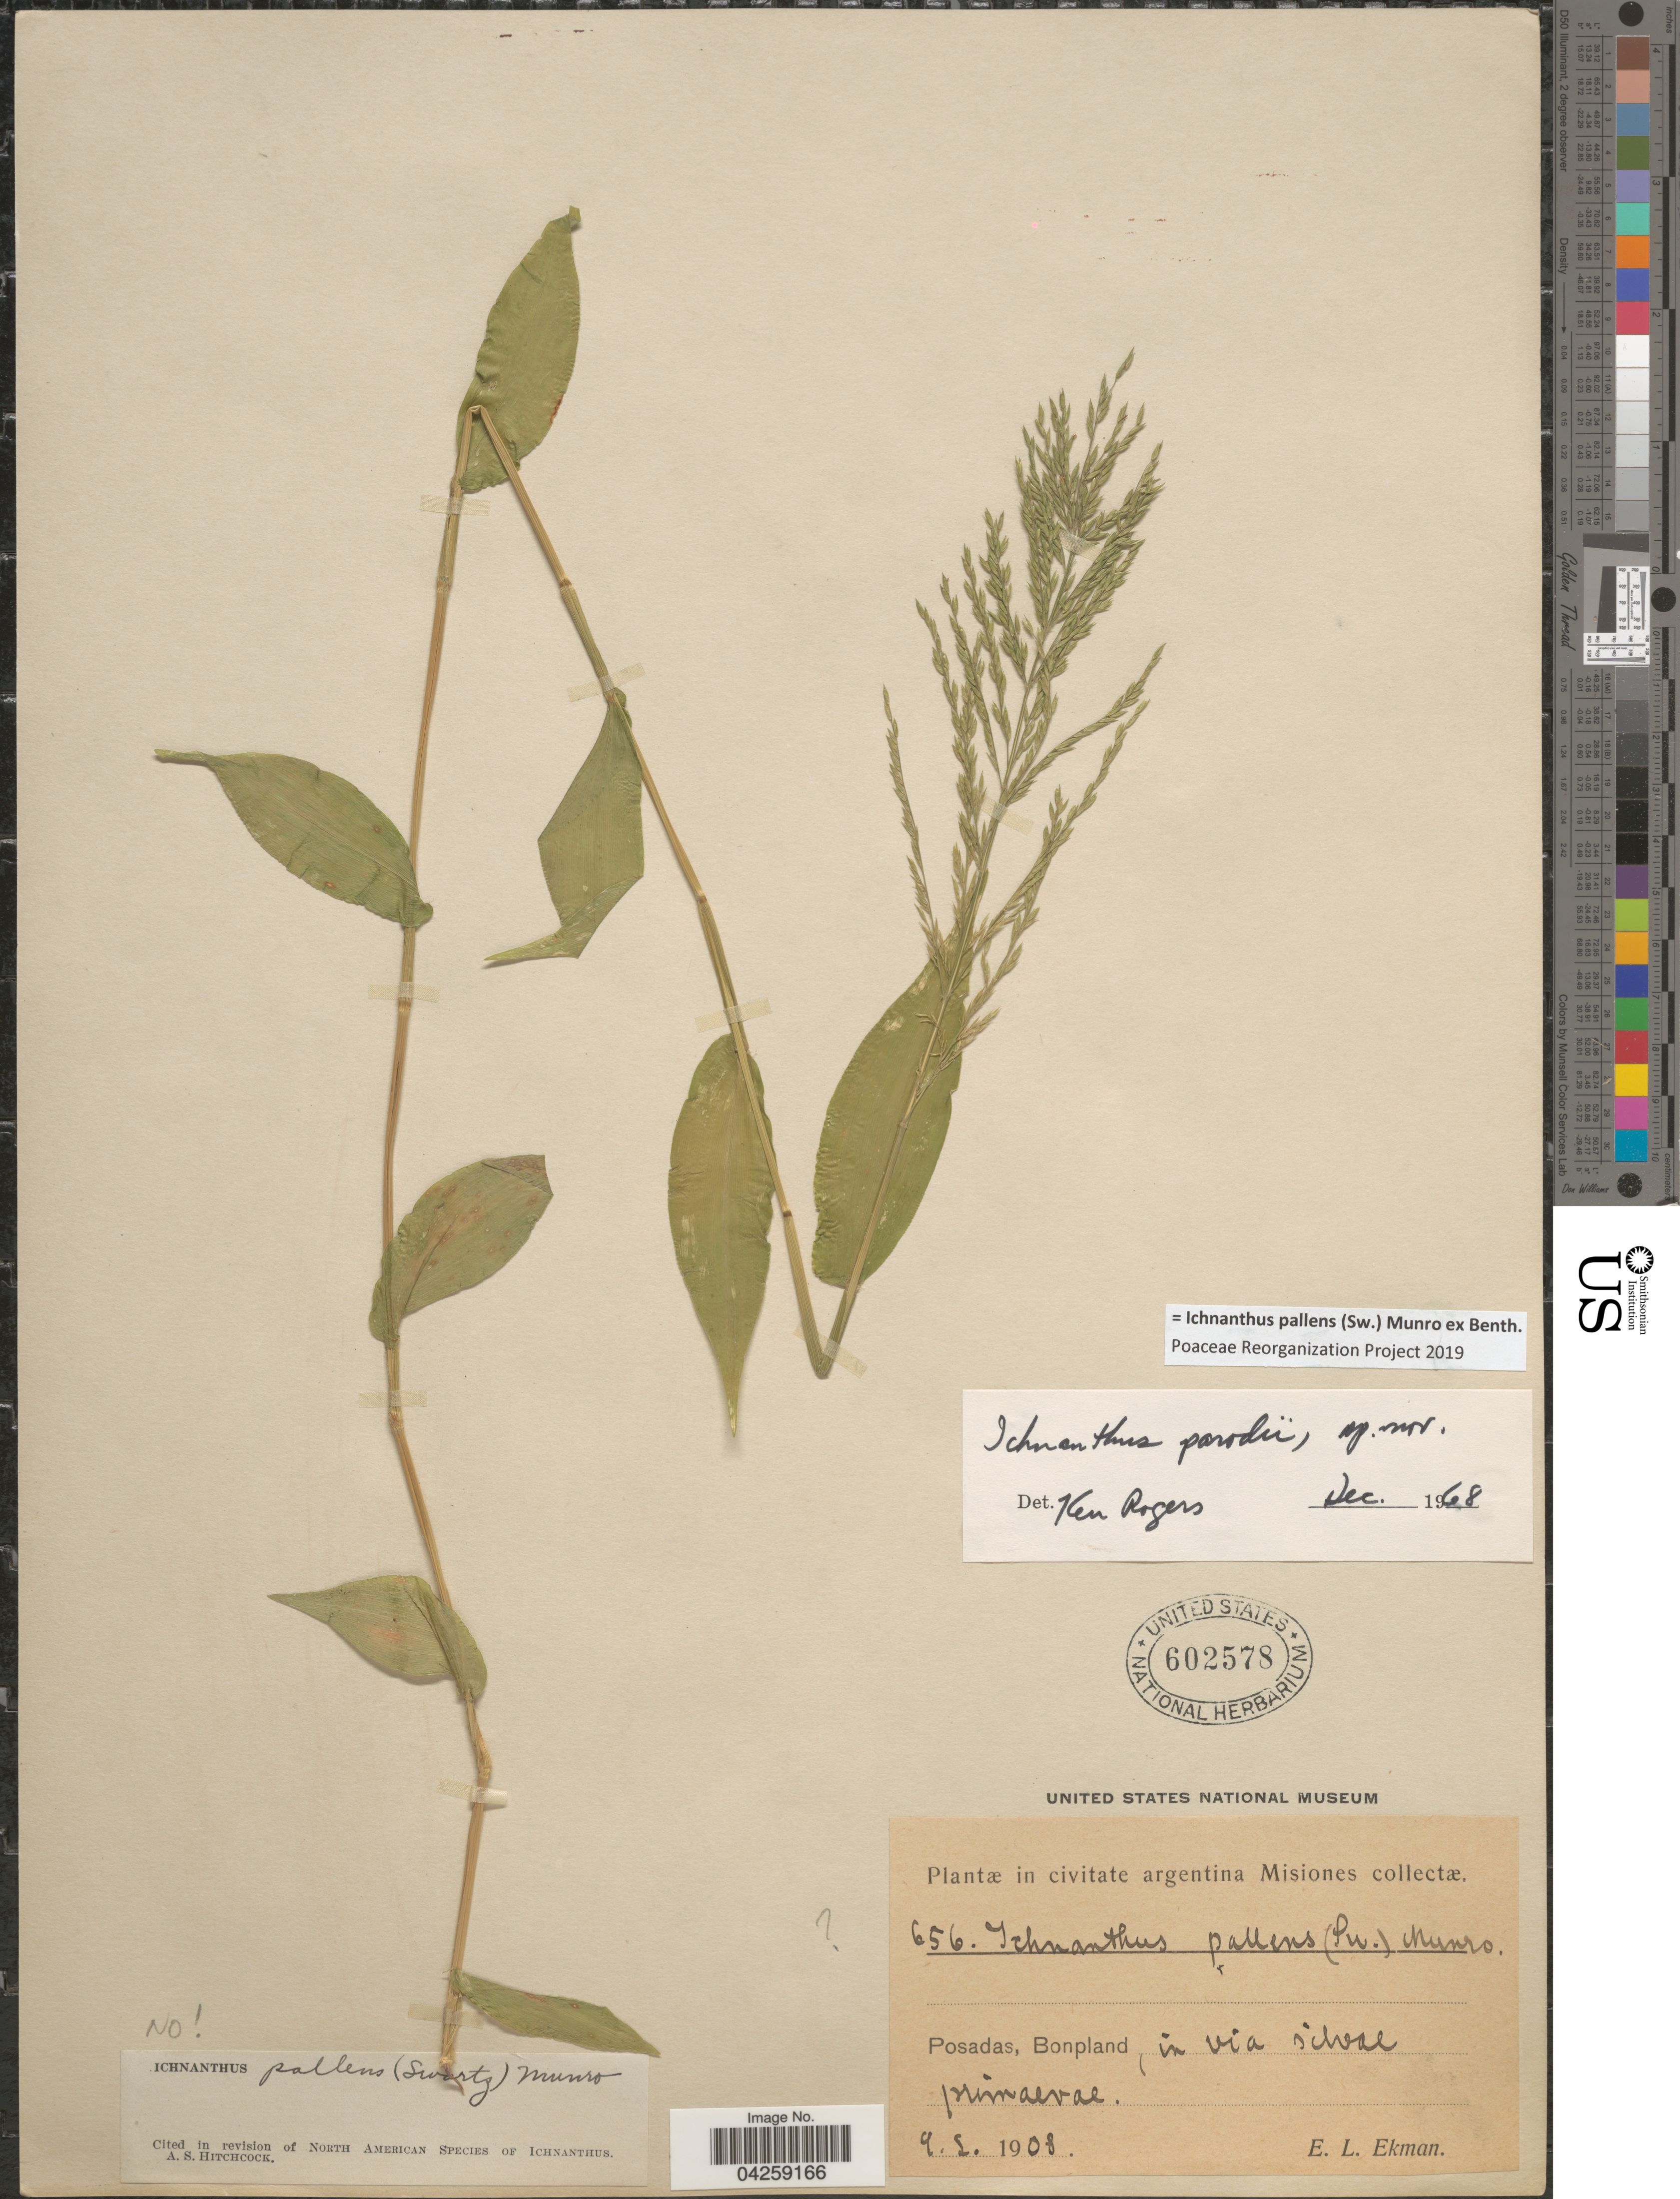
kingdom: Plantae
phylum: Tracheophyta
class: Liliopsida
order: Poales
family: Poaceae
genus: Ichnanthus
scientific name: Ichnanthus pallens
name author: (Sw.) Munro ex Benth.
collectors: E. L. Ekman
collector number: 656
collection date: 1908-02-09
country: Argentina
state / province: Misiones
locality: Posadas, Bonpland, in via silvae primaevae.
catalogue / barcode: US 602578